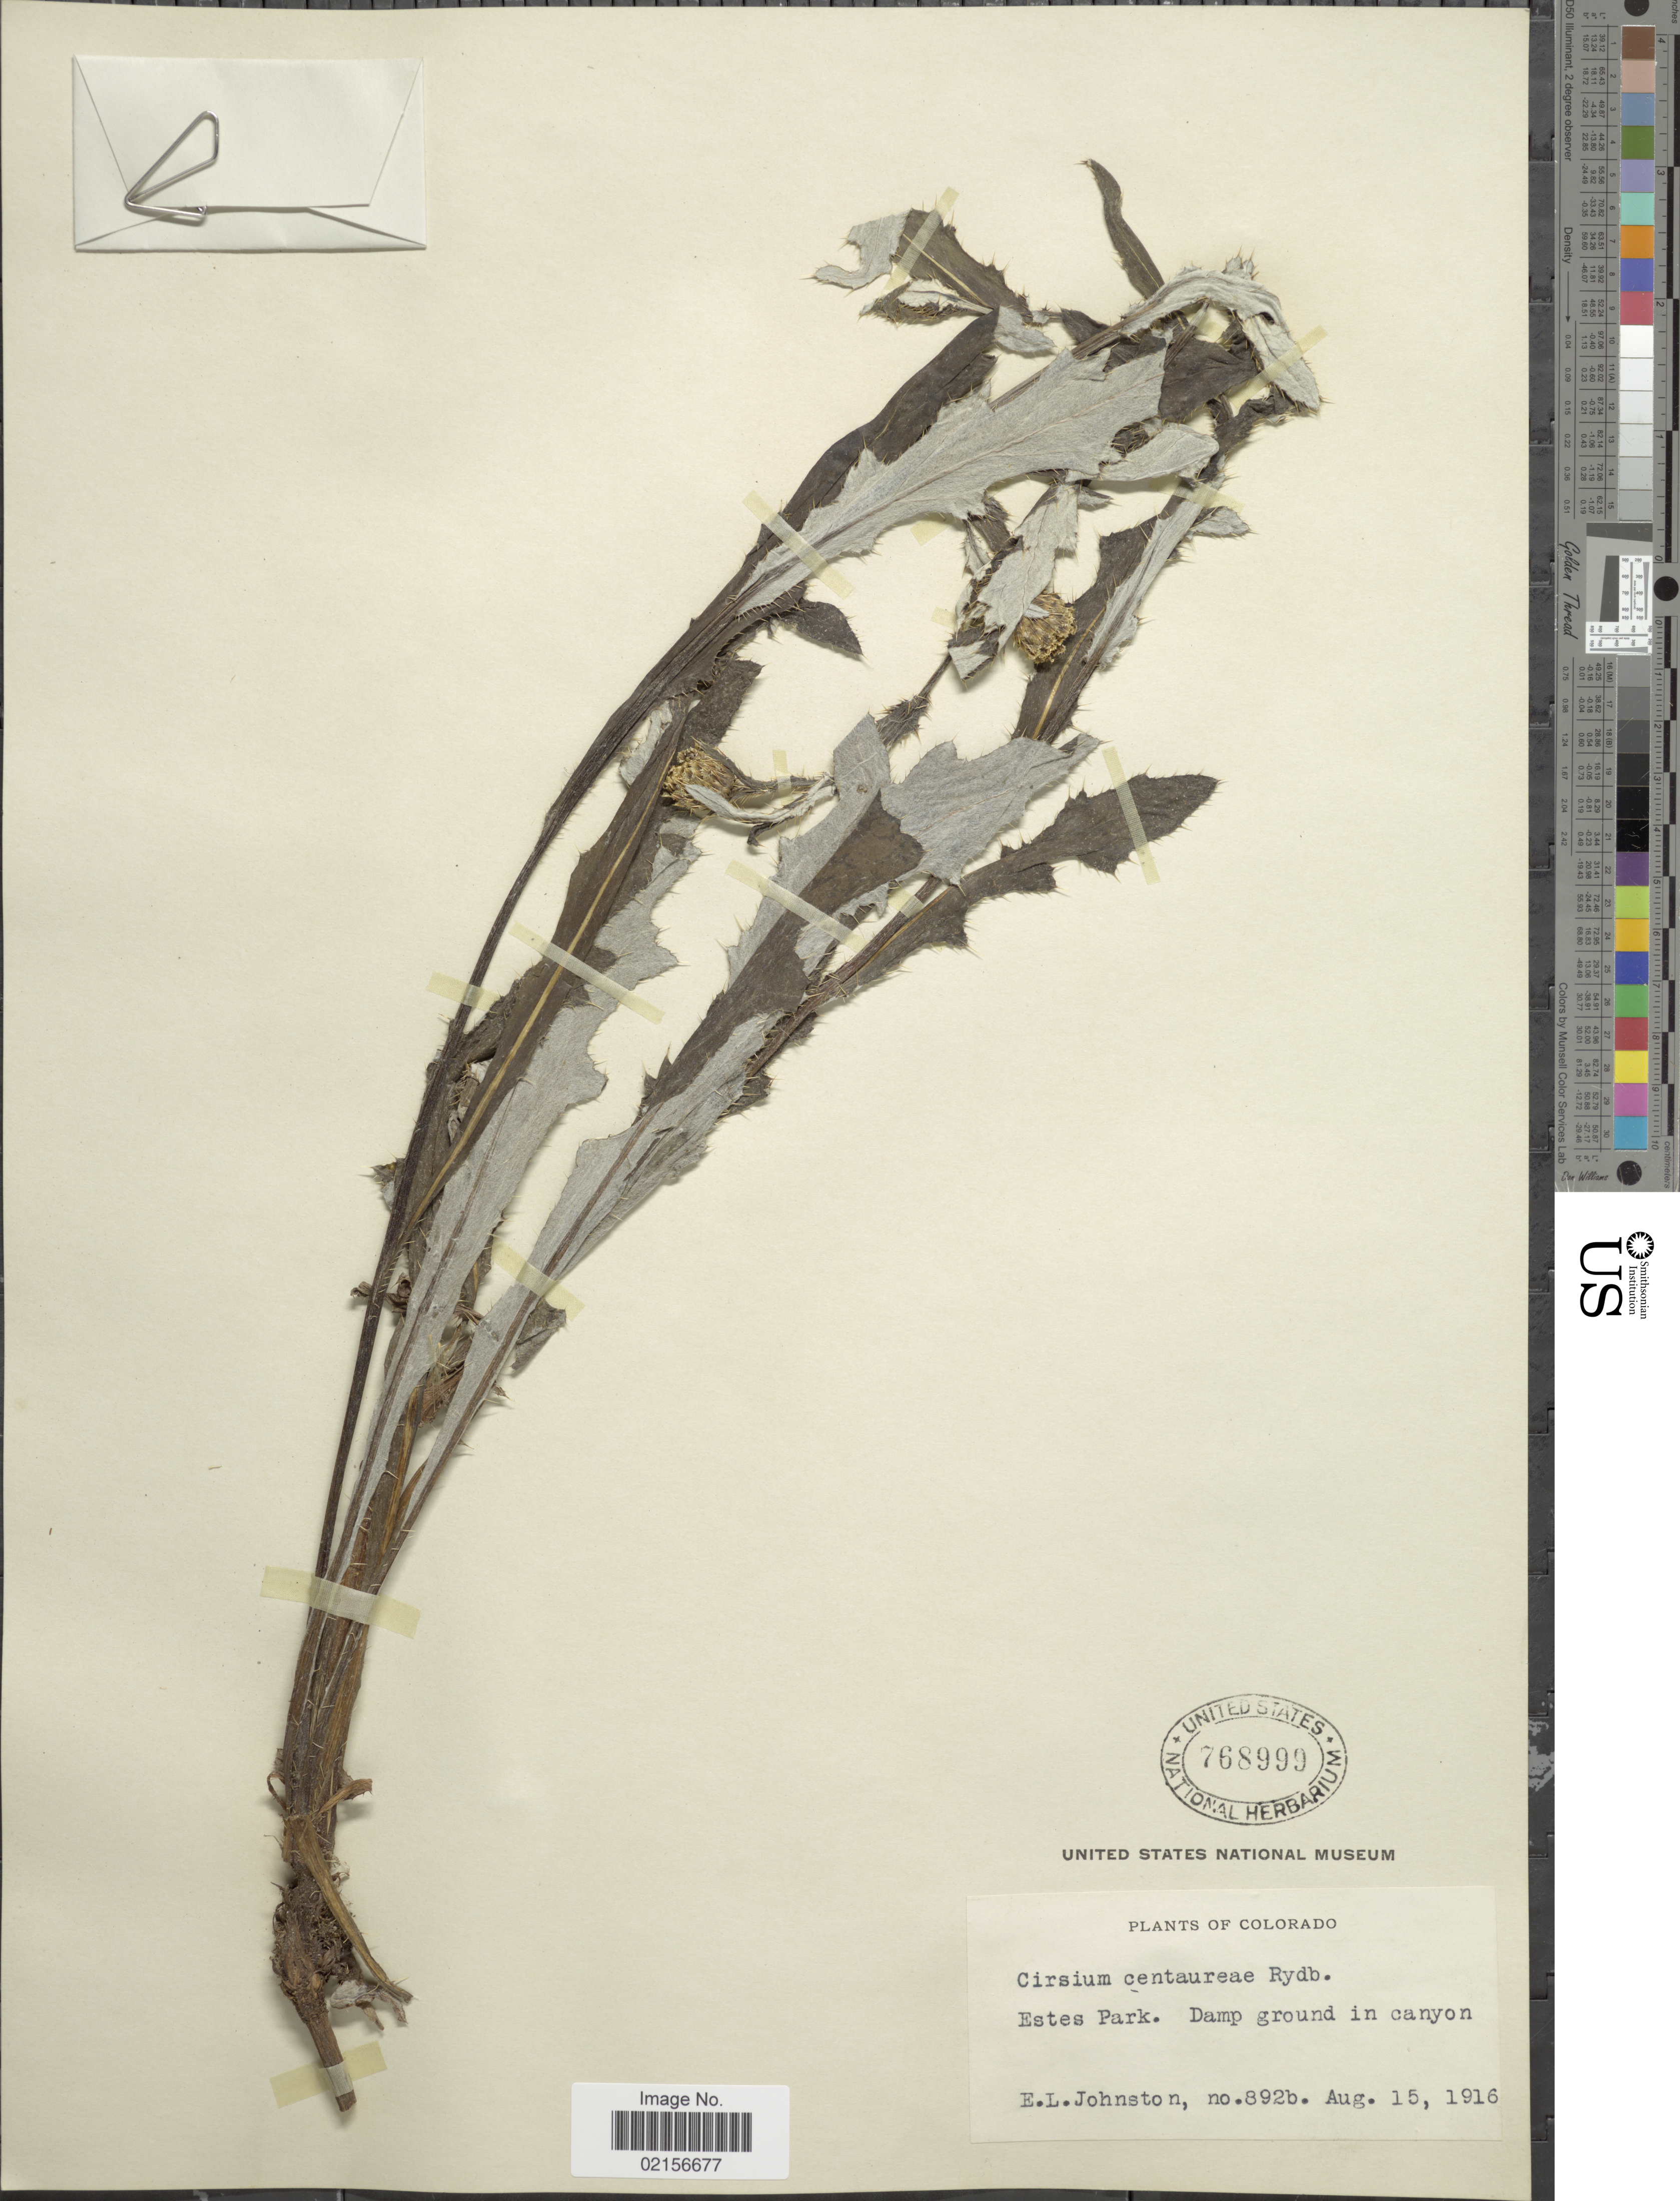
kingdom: Plantae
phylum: Tracheophyta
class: Magnoliopsida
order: Asterales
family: Asteraceae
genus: Cirsium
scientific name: Cirsium scariosum var. americanum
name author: (A. Gray) D.J. Keil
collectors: E. L. Johnston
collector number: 892b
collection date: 1916-08-15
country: United States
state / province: Colorado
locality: Eastes Park. Damp ground in canyon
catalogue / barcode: US 768999